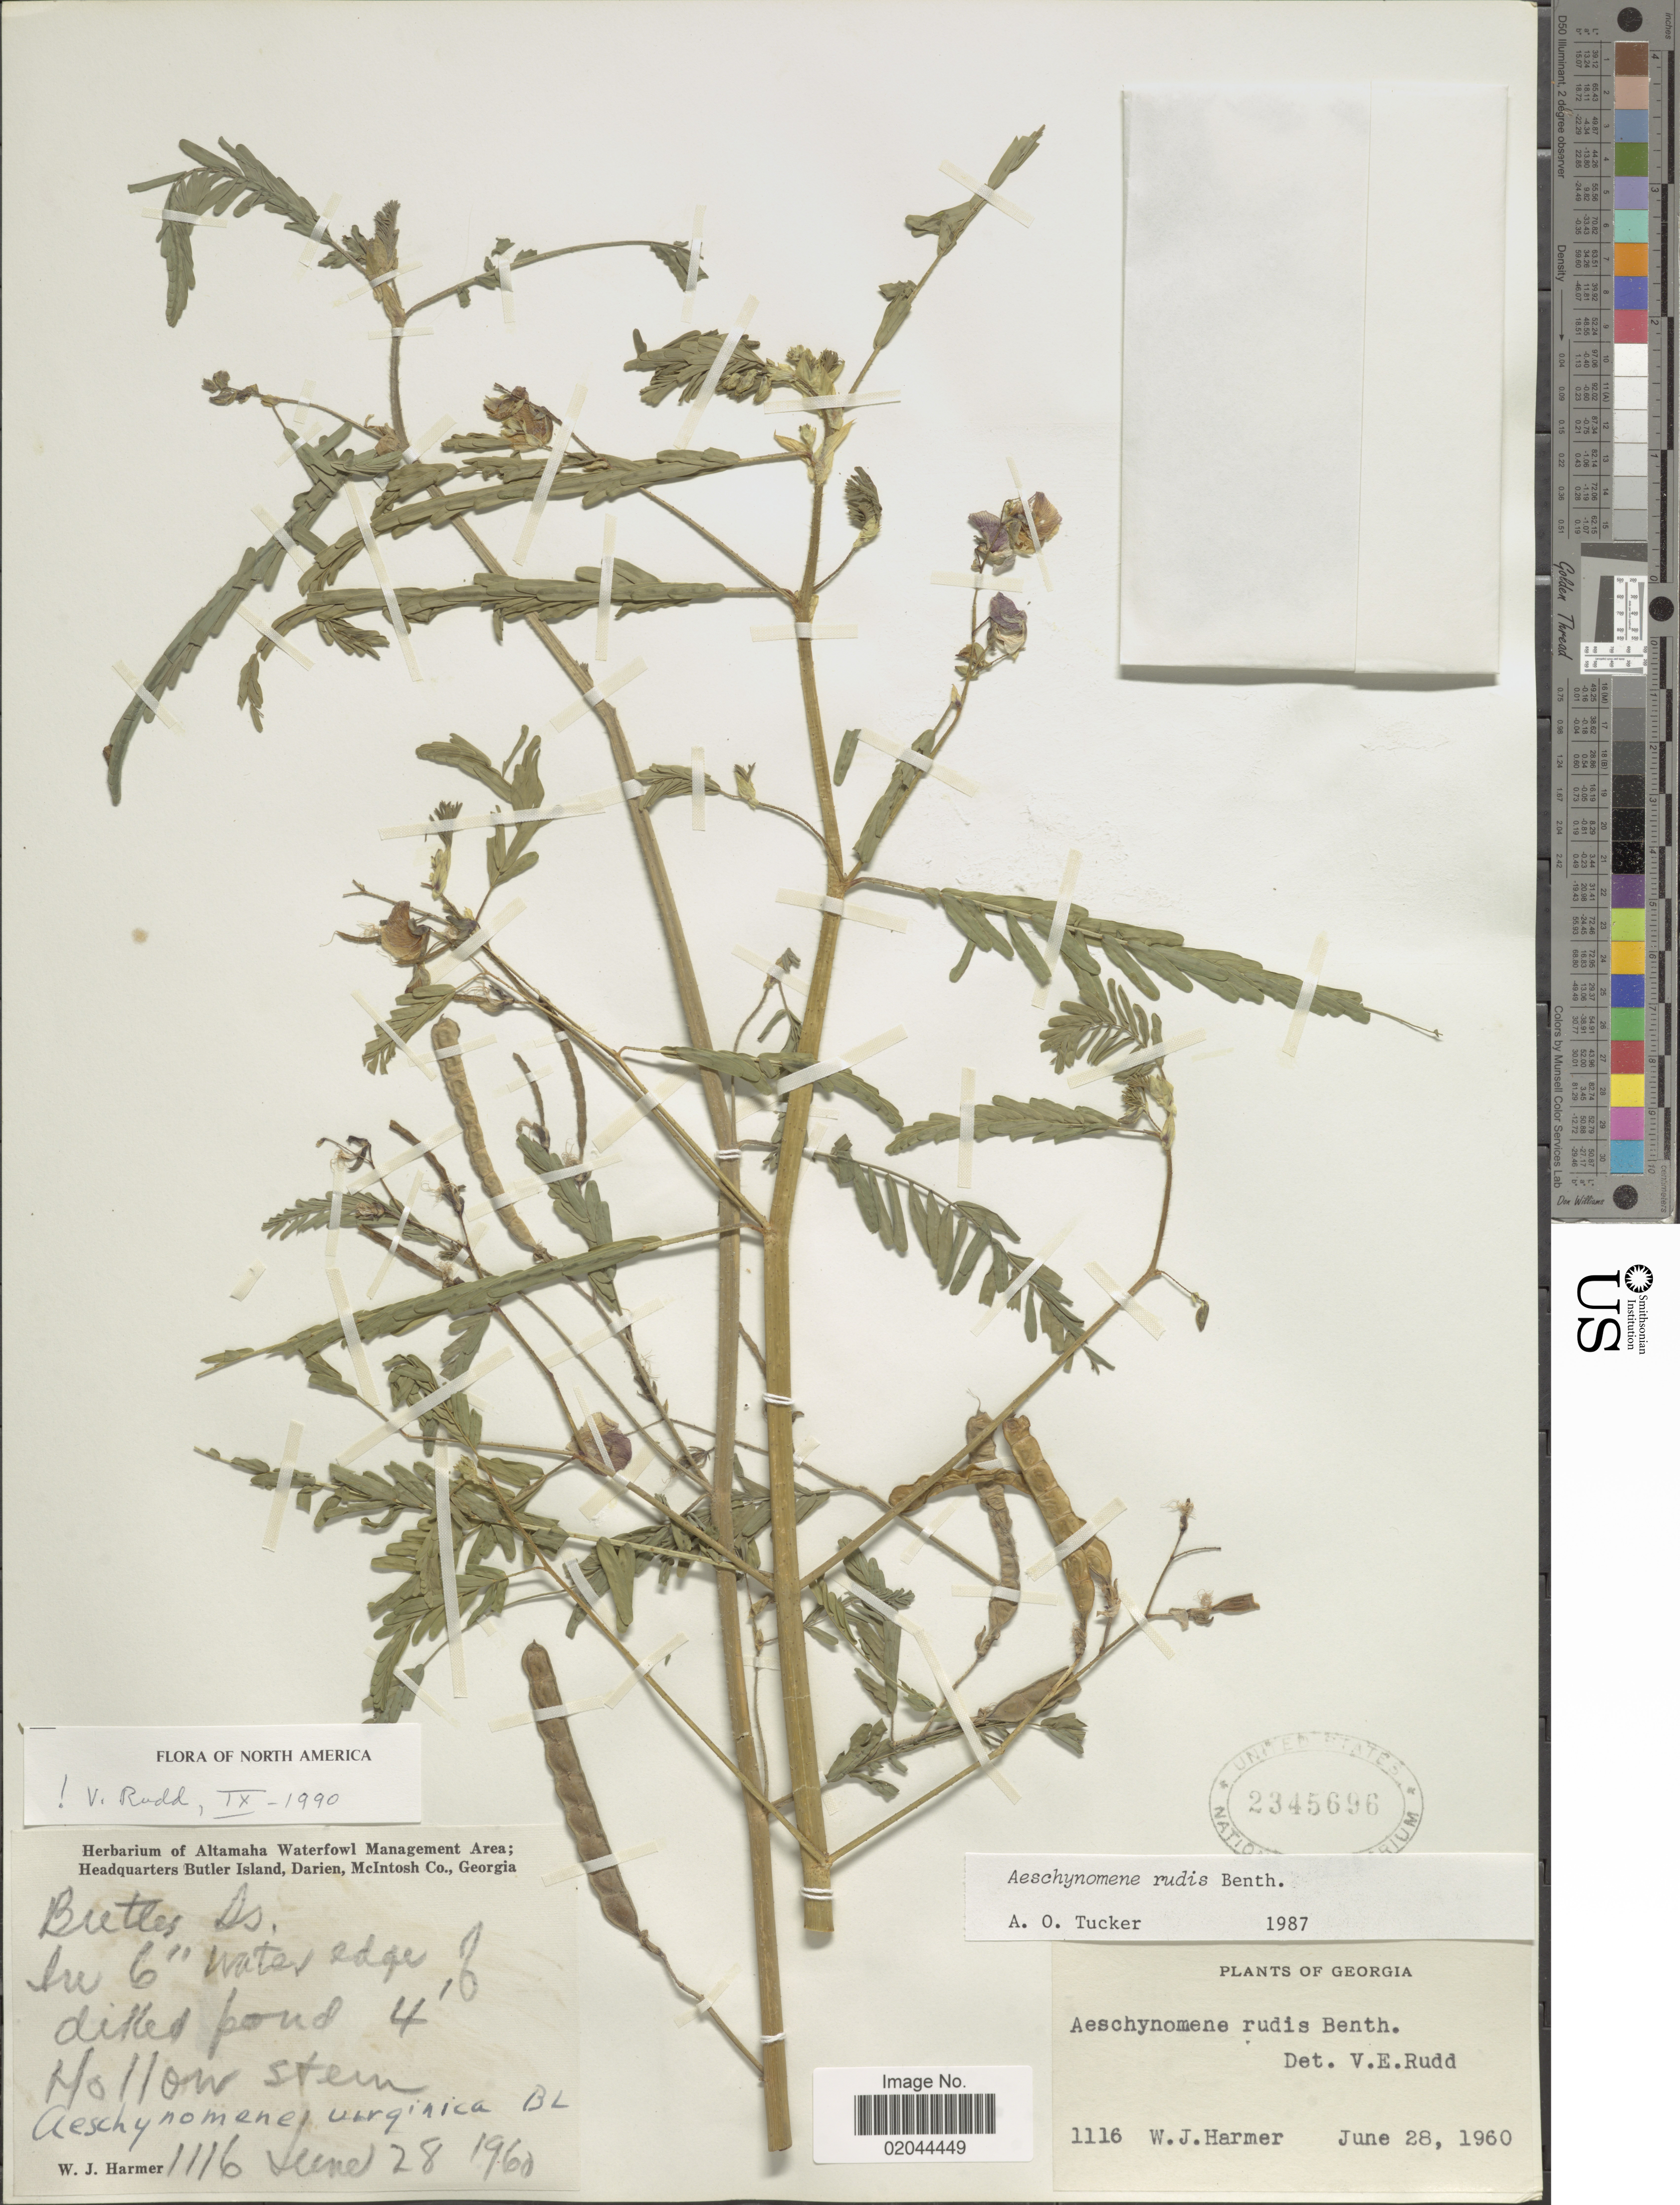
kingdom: Plantae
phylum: Tracheophyta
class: Magnoliopsida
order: Fabales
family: Fabaceae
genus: Aeschynomene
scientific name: Aeschynomene rudis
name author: Benth.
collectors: W. Harmer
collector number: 1116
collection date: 1960-06-28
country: United States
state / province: Georgia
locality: Wateredge of diked pond, Butler Is.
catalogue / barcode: US 2345696